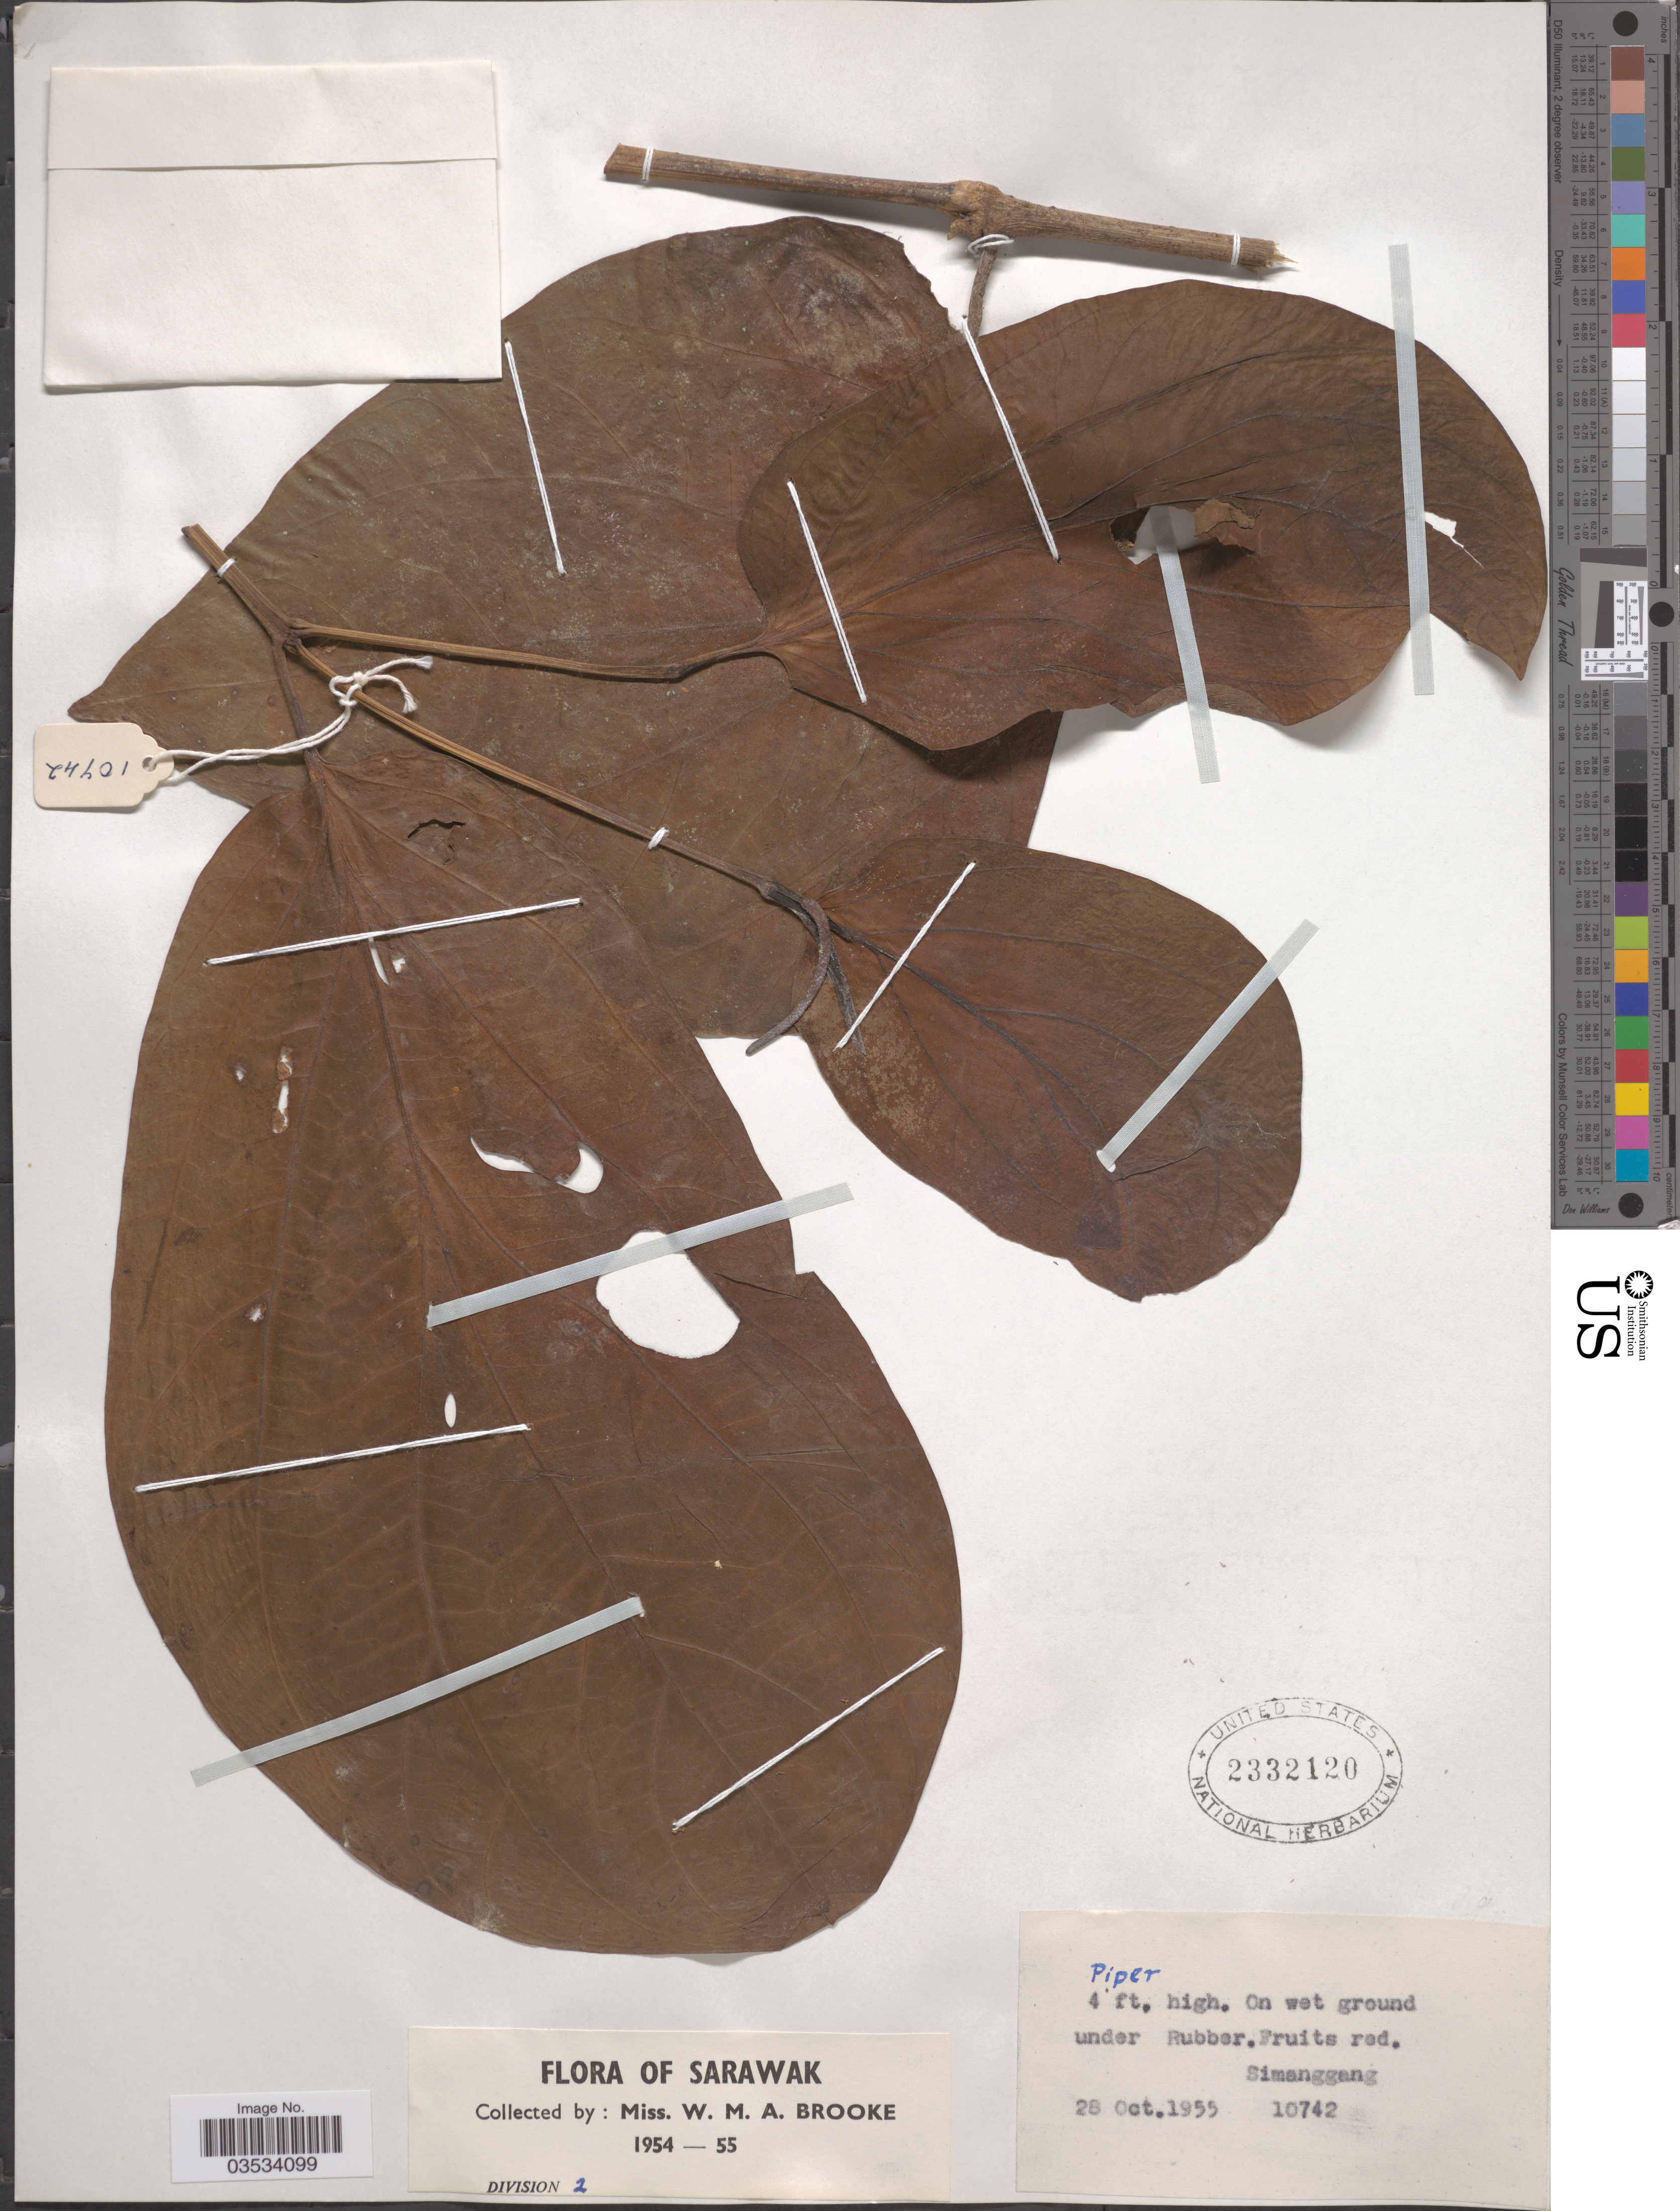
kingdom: Plantae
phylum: Tracheophyta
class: Magnoliopsida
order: Piperales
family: Piperaceae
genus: Piper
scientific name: Piper sp.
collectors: W. Brooke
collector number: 10742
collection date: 1955-10-28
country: Malaysia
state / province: Sarawak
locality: Division 2. [unsure placement] Simanggang.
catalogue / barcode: US 2332120